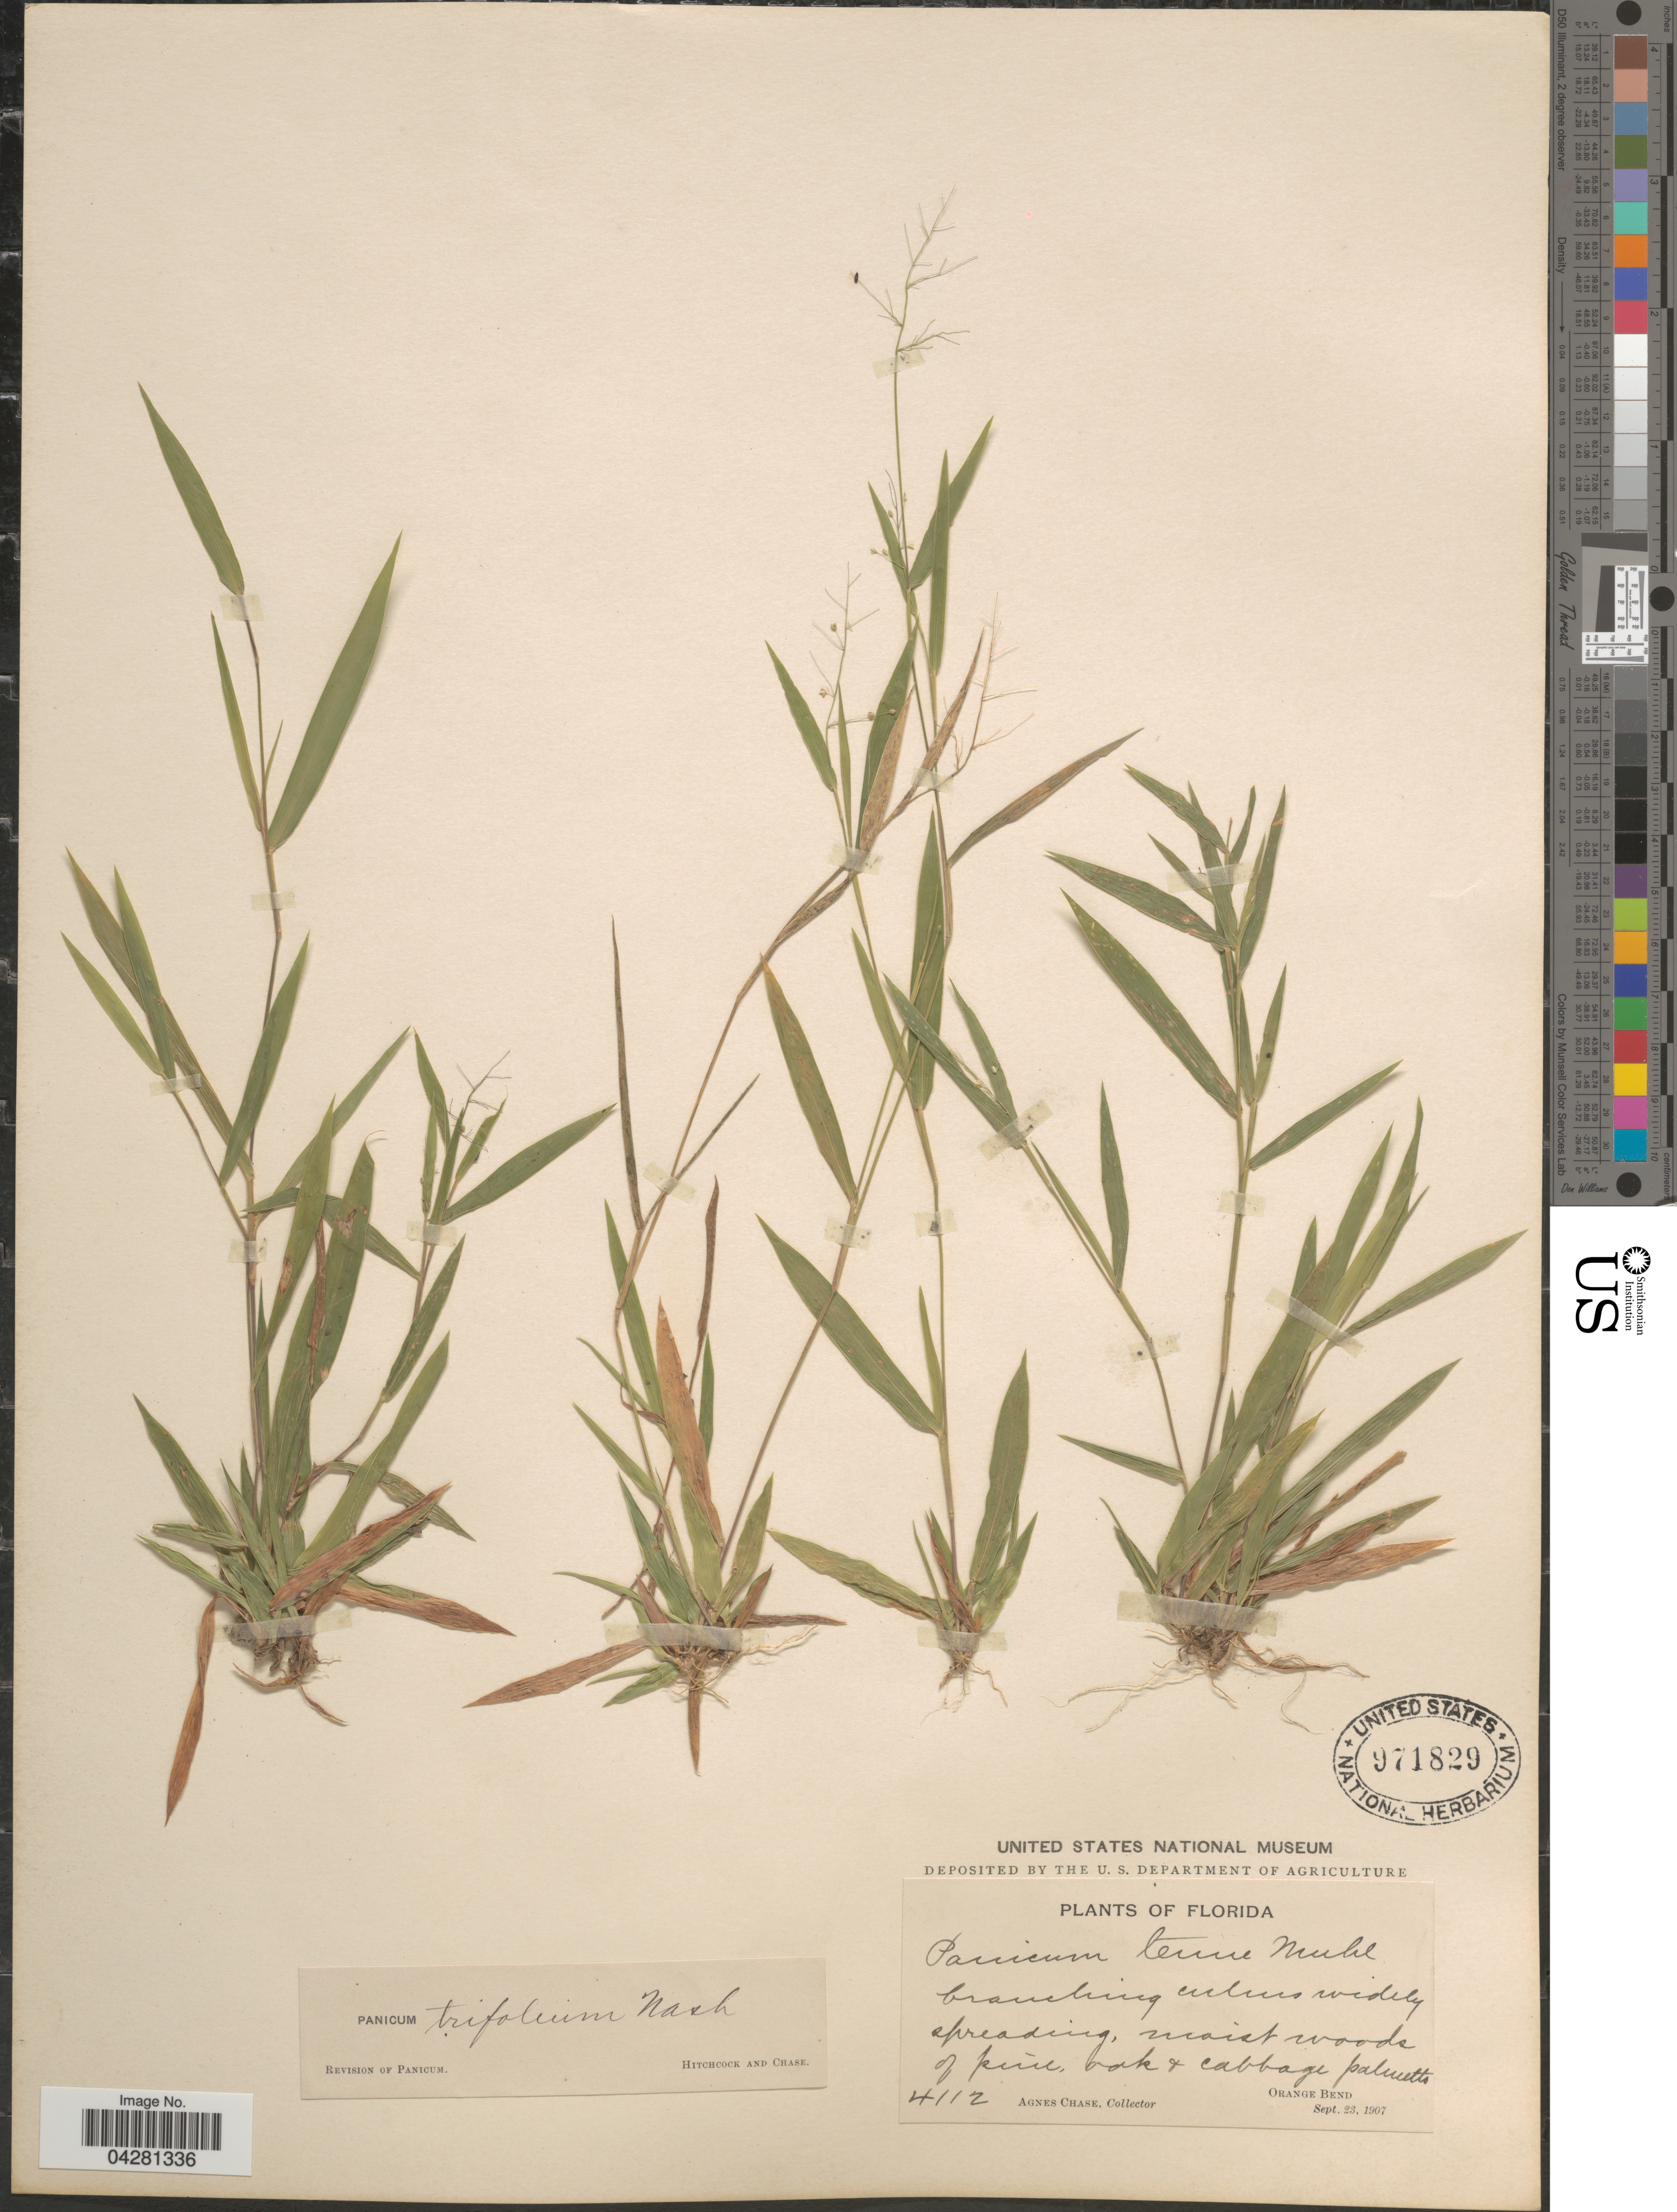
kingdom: Plantae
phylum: Tracheophyta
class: Liliopsida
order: Poales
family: Poaceae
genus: Dichanthelium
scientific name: Dichanthelium dichotomum var. unciphyllum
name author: (Trin.) Davidse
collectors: A. Chase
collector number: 4112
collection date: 1907-09-23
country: United States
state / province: Florida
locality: Orange Bend.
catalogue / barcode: US 971829